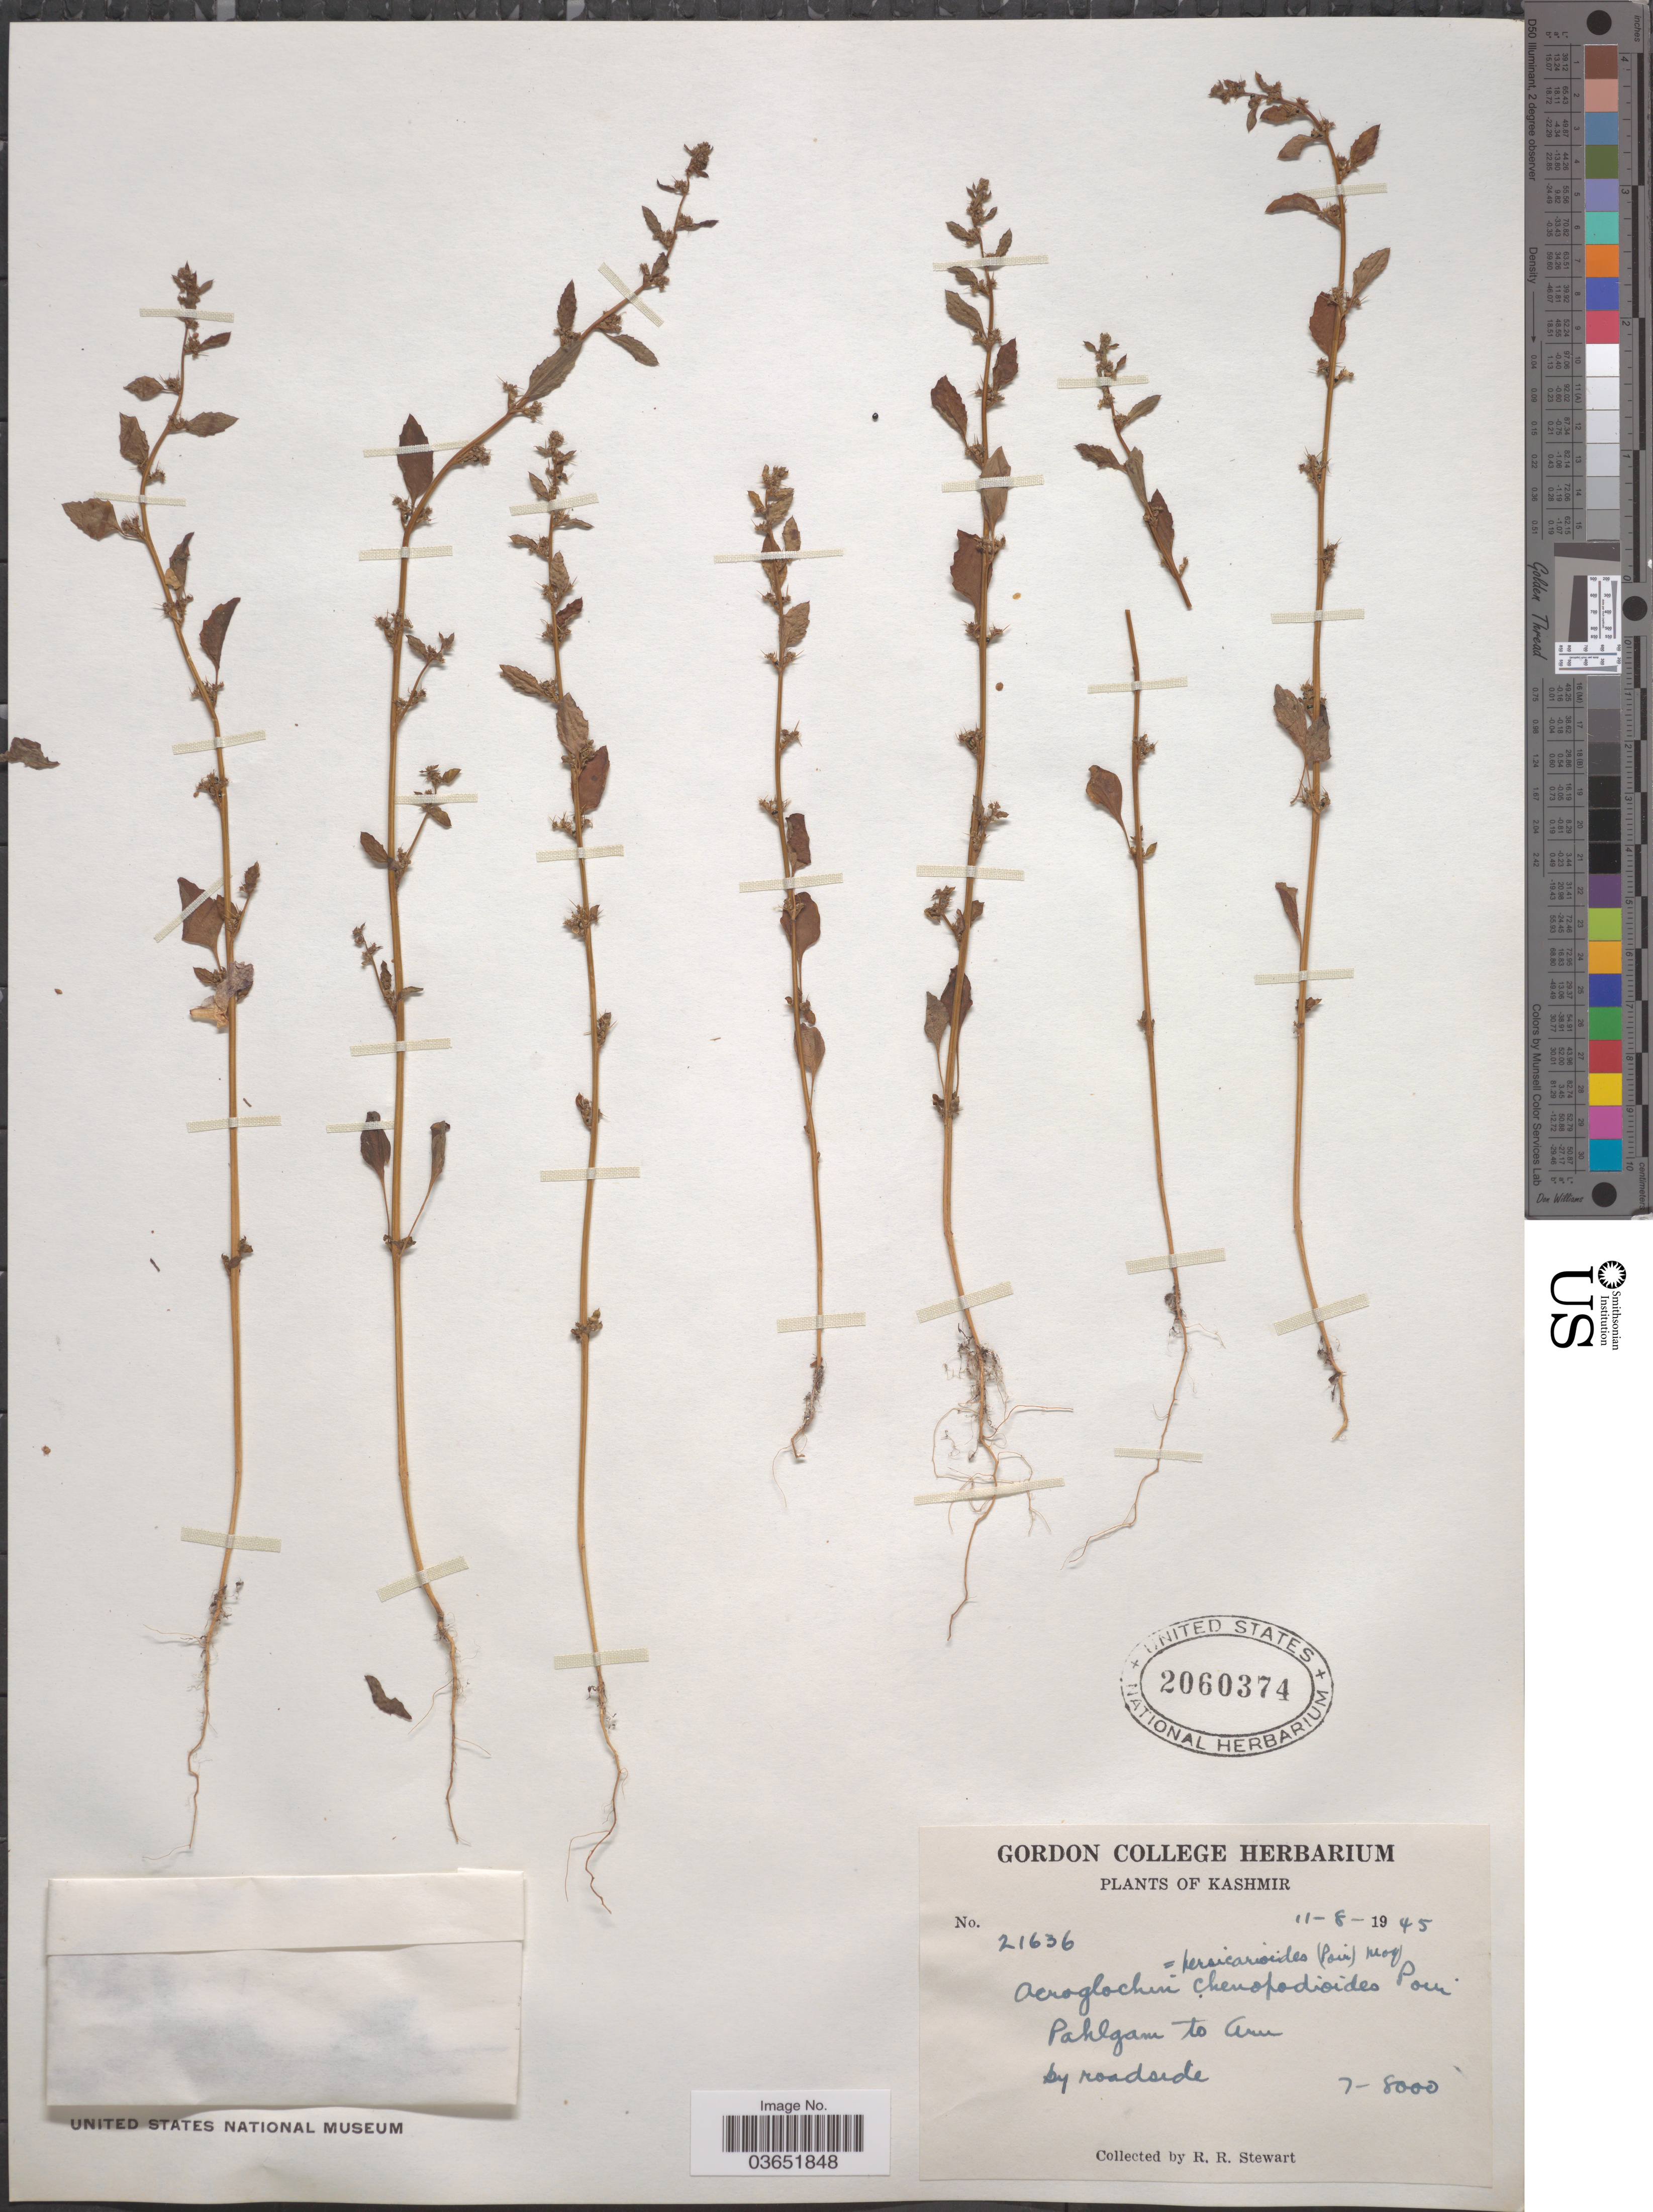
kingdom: Plantae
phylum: Tracheophyta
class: Magnoliopsida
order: Caryophyllales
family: Amaranthaceae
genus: Acroglochin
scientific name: Acroglochin persicarioides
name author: (Poir.) Moq.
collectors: R. Stewart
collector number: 21636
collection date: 1945-08-11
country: India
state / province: Jammu and Kashmir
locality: Kashmir. Pahlgam to Aru by roadside.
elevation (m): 2134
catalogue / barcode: US 2060374